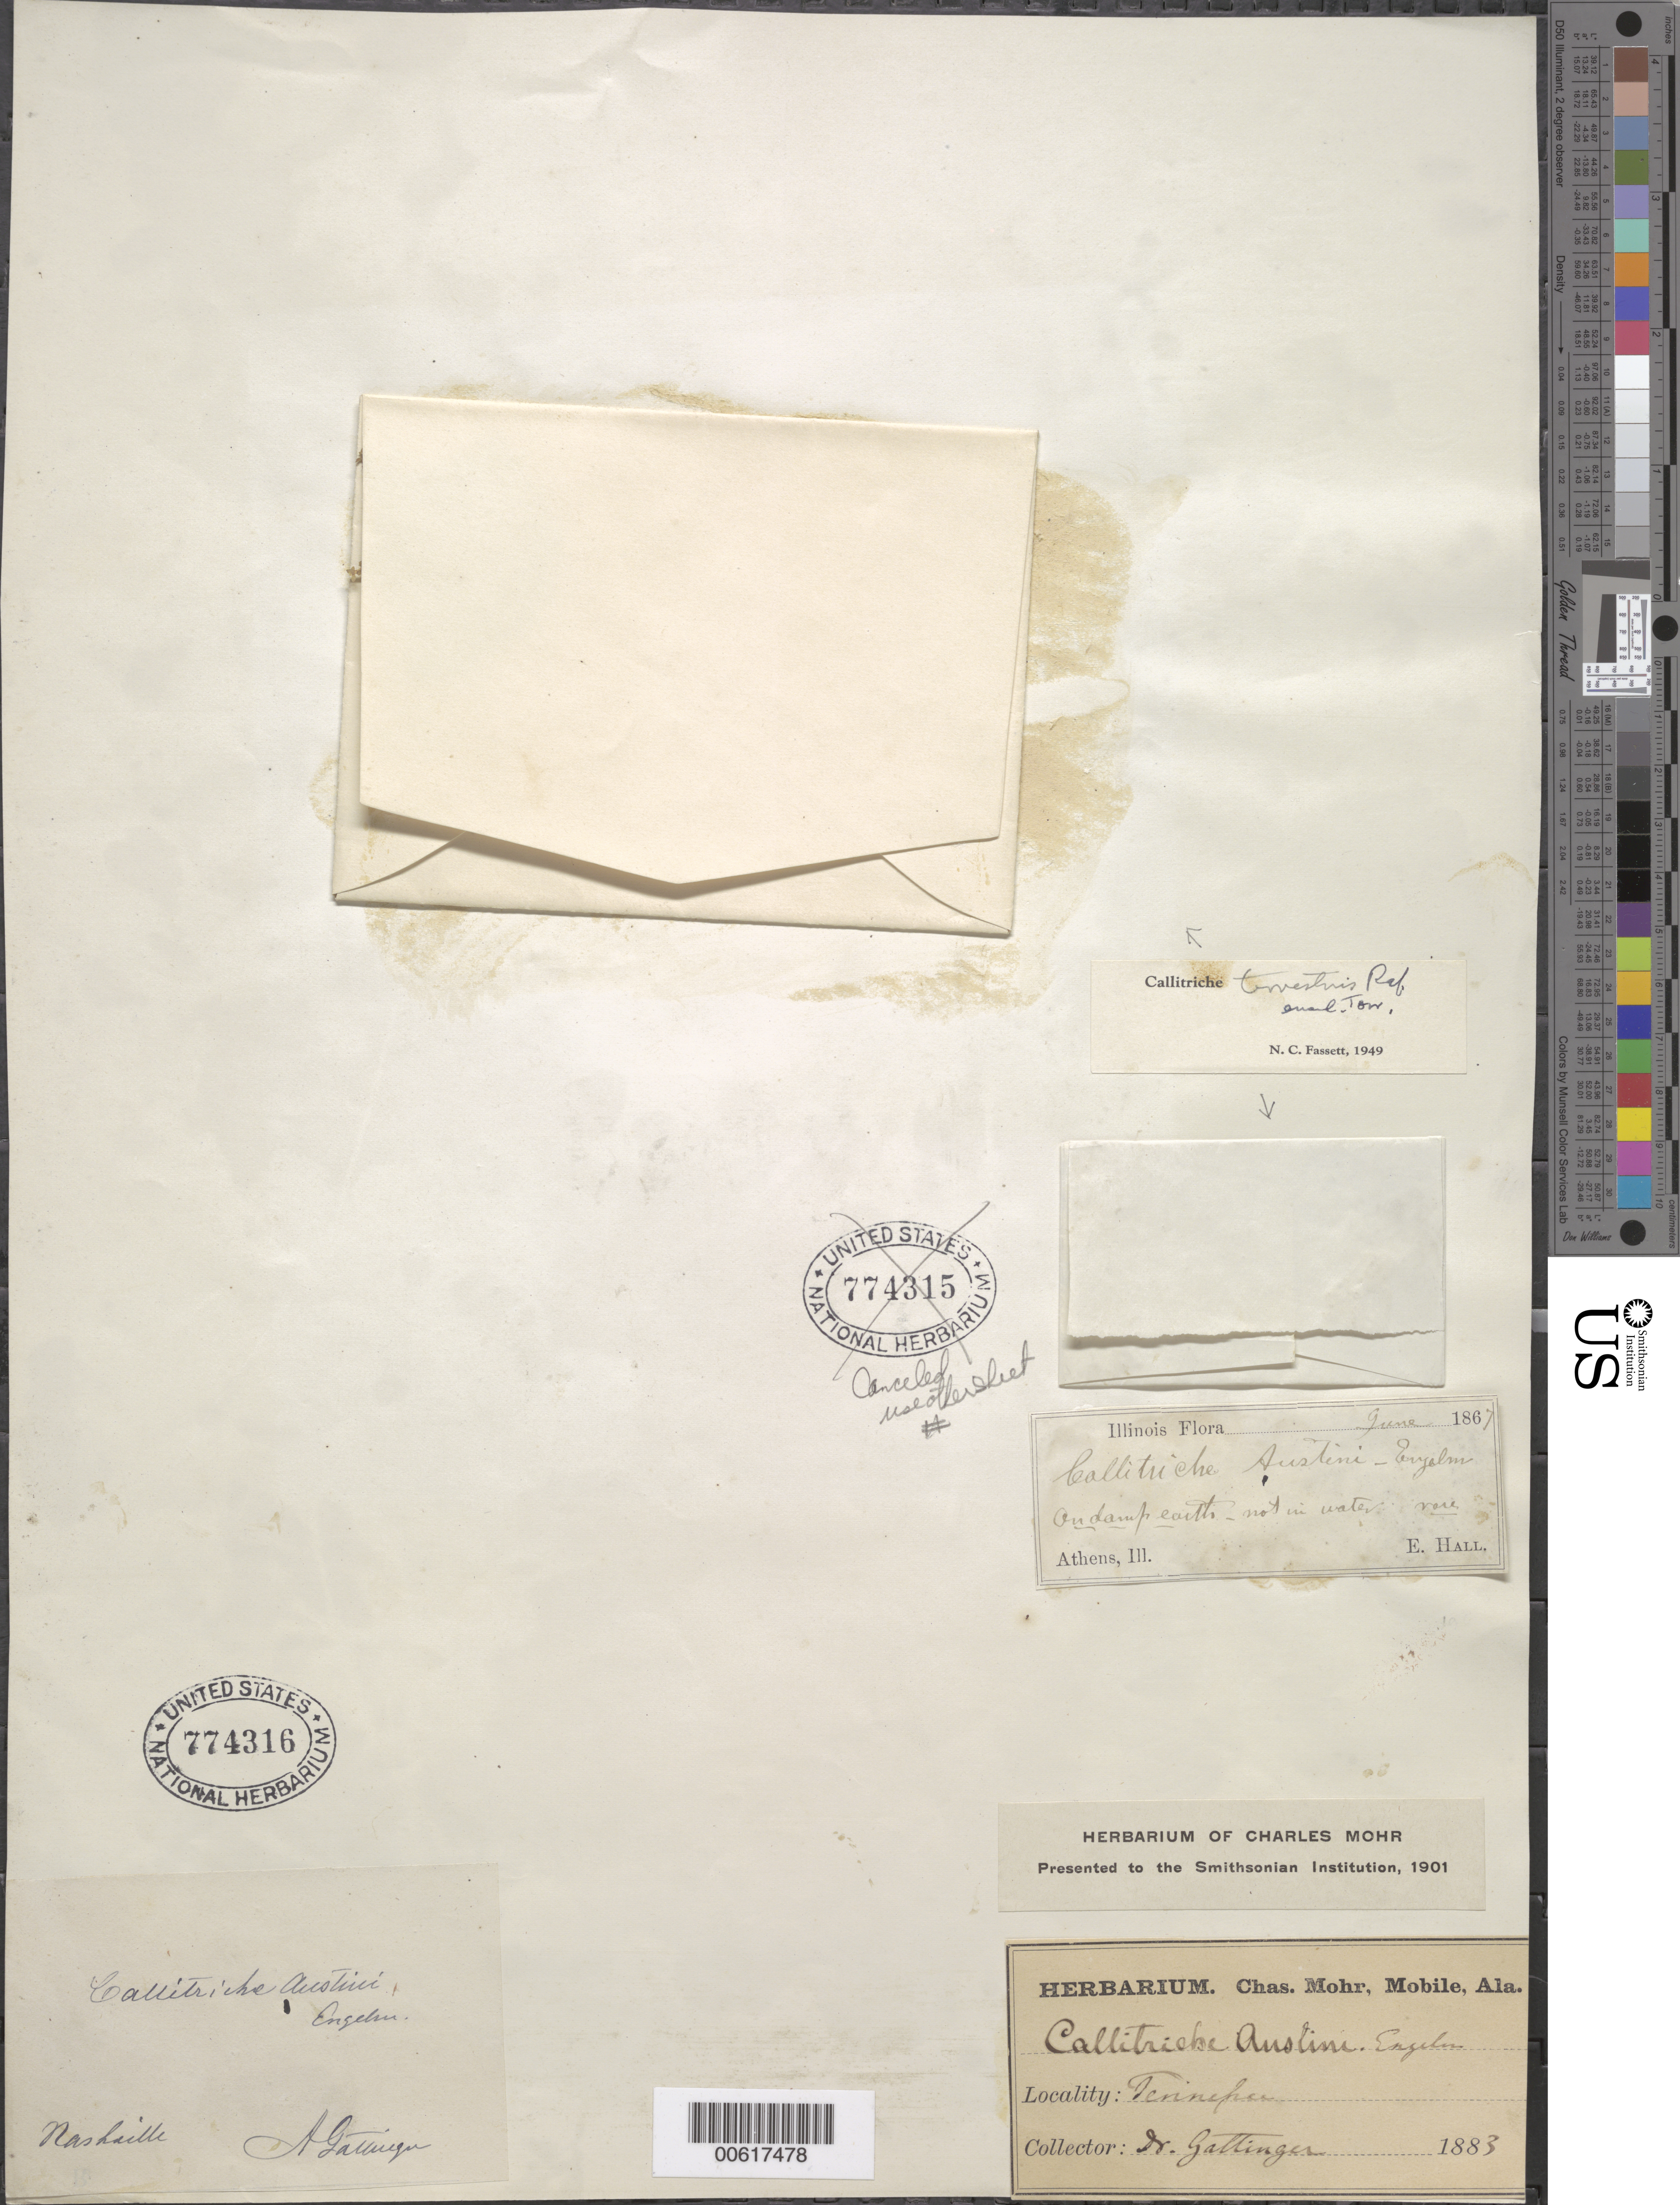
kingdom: Plantae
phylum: Tracheophyta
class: Magnoliopsida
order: Lamiales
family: Plantaginaceae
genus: Callitriche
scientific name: Callitriche terrestris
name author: Raf.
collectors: A. Gattinger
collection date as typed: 1883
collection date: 1883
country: United States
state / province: Tennessee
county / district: Davidson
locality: Nashville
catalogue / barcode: US 774316